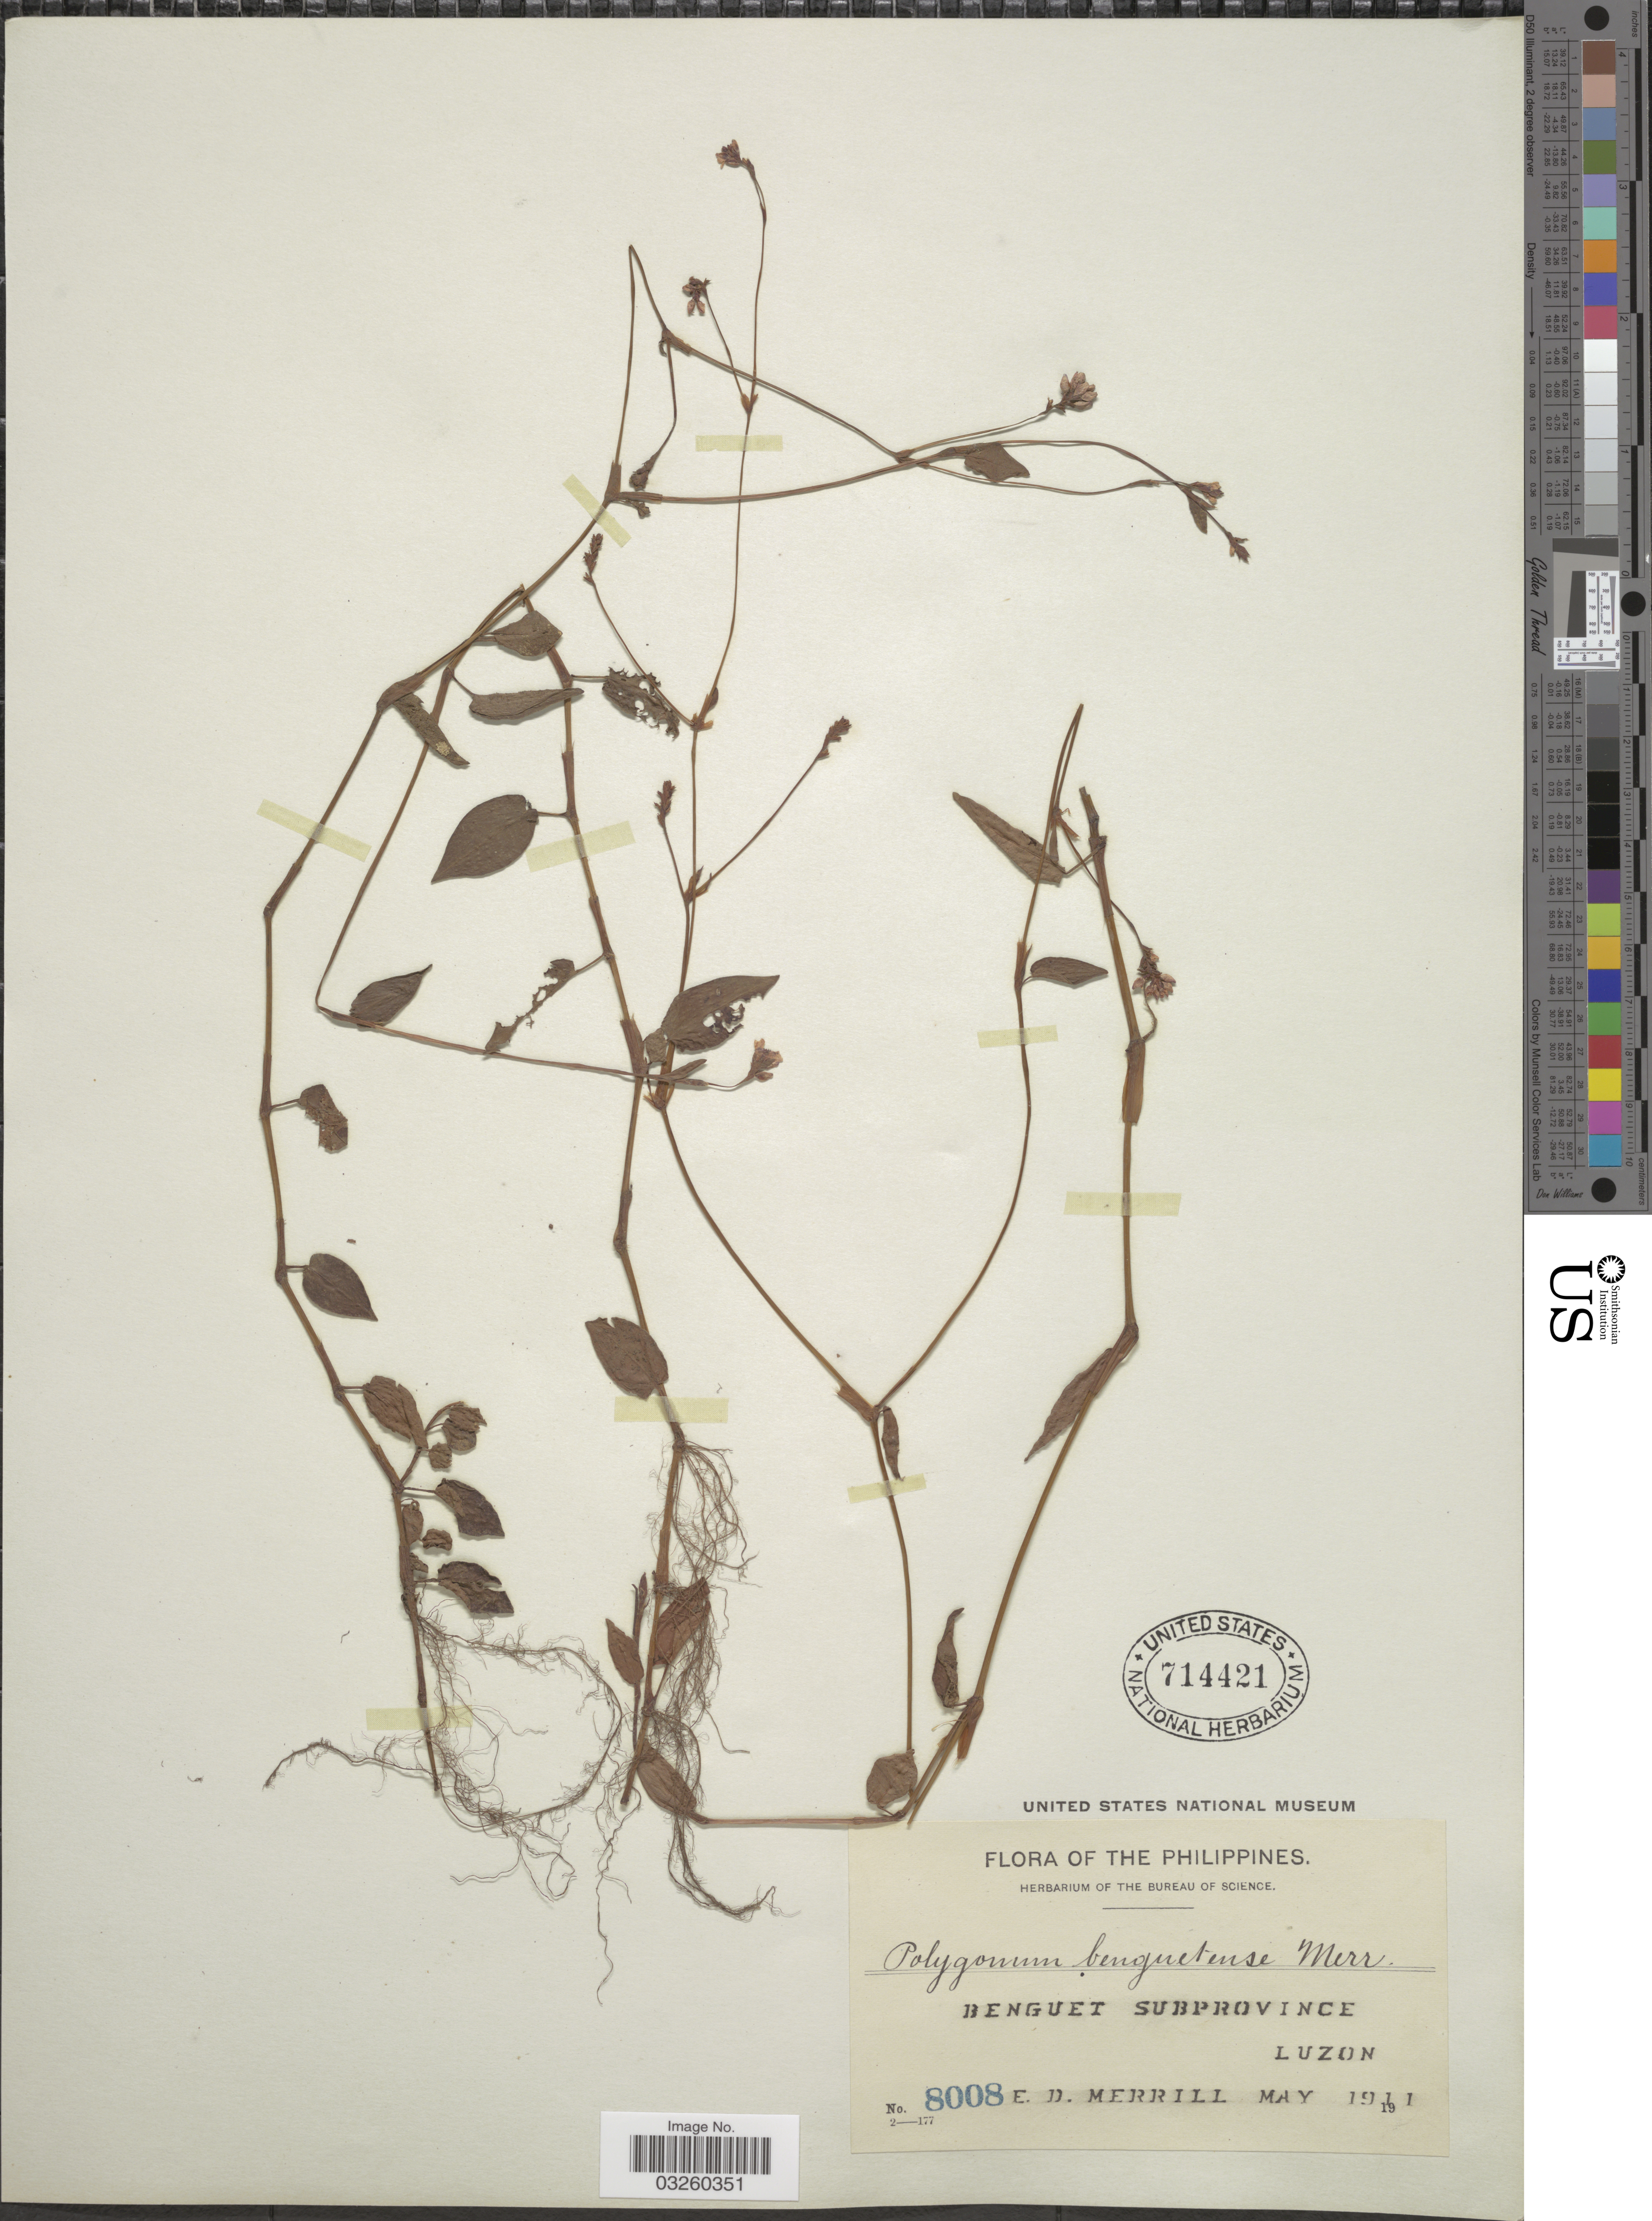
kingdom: Plantae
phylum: Tracheophyta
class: Magnoliopsida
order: Caryophyllales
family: Polygonaceae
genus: Polygonum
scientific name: Polygonum strigosum var. benguetense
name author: (Merr.) Steward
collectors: E. D. Merrill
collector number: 8008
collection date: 1911-05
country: Philippines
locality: Benguet Subprovince. Luzon.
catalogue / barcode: US 714421